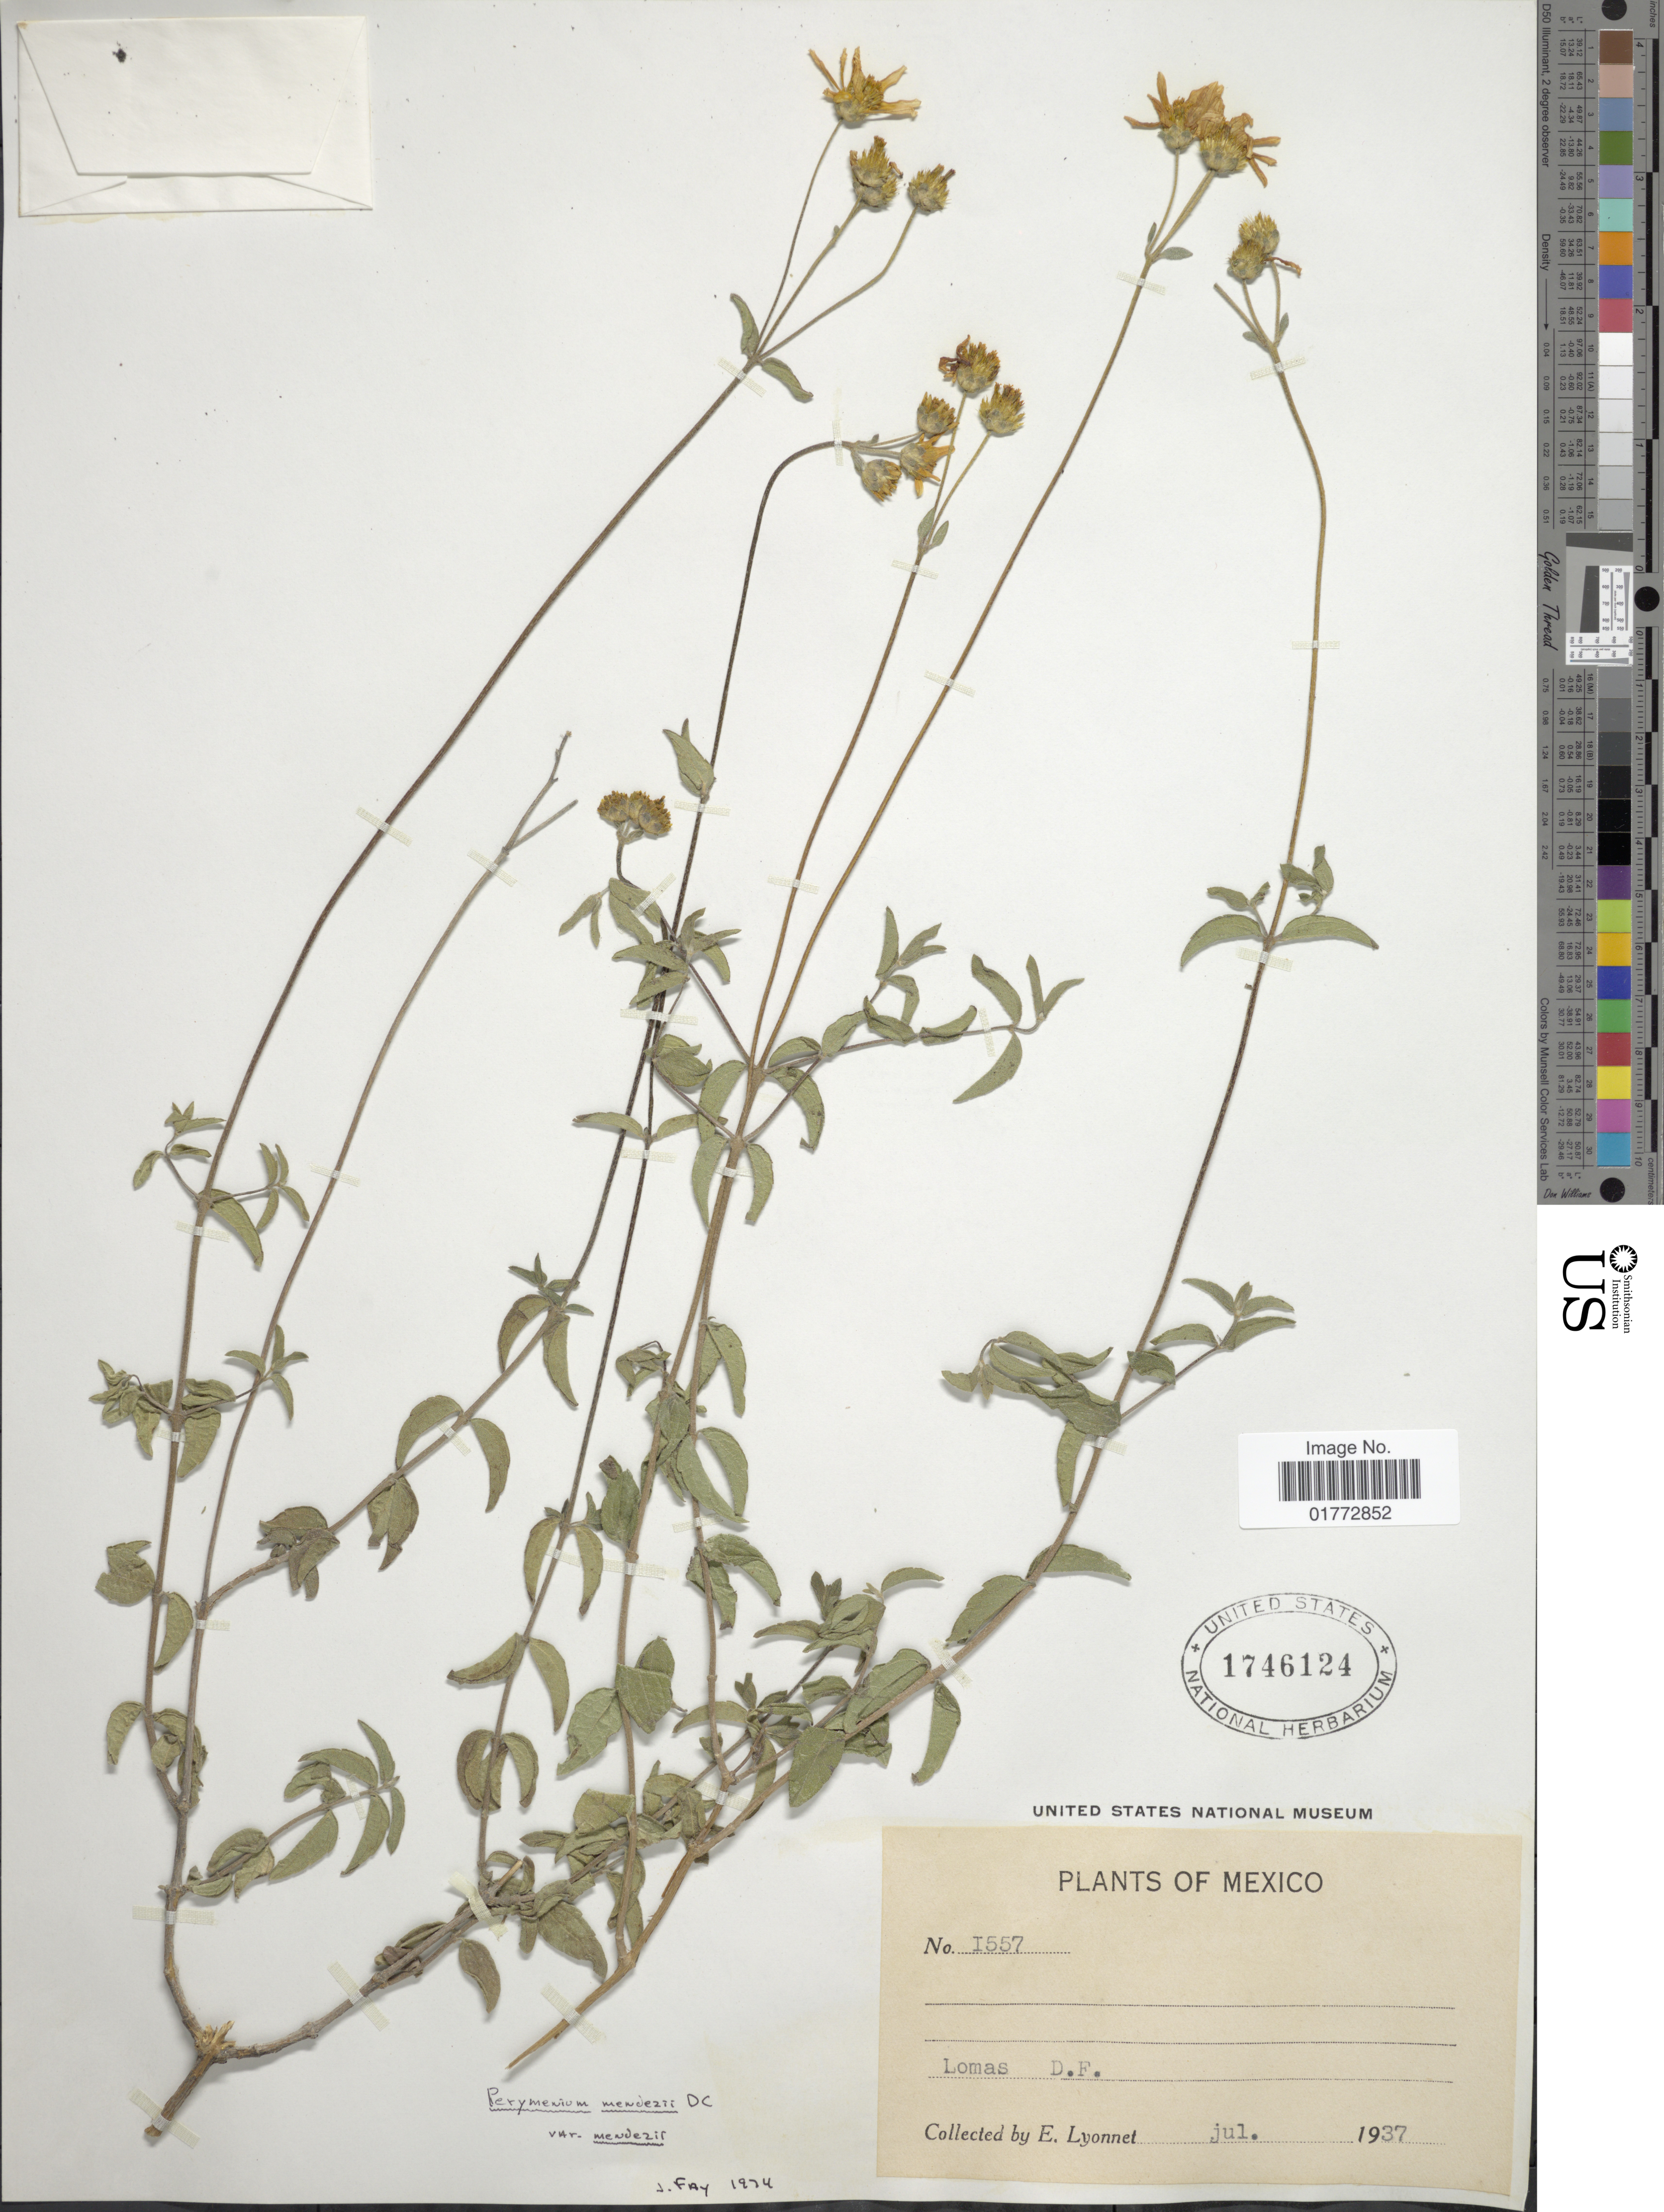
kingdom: Plantae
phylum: Tracheophyta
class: Magnoliopsida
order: Asterales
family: Asteraceae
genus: Perymenium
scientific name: Perymenium mendezii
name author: DC.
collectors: E. Lyonnet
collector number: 1557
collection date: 1937-07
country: Mexico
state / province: Distrito Federal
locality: Lomas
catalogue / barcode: US 1746124